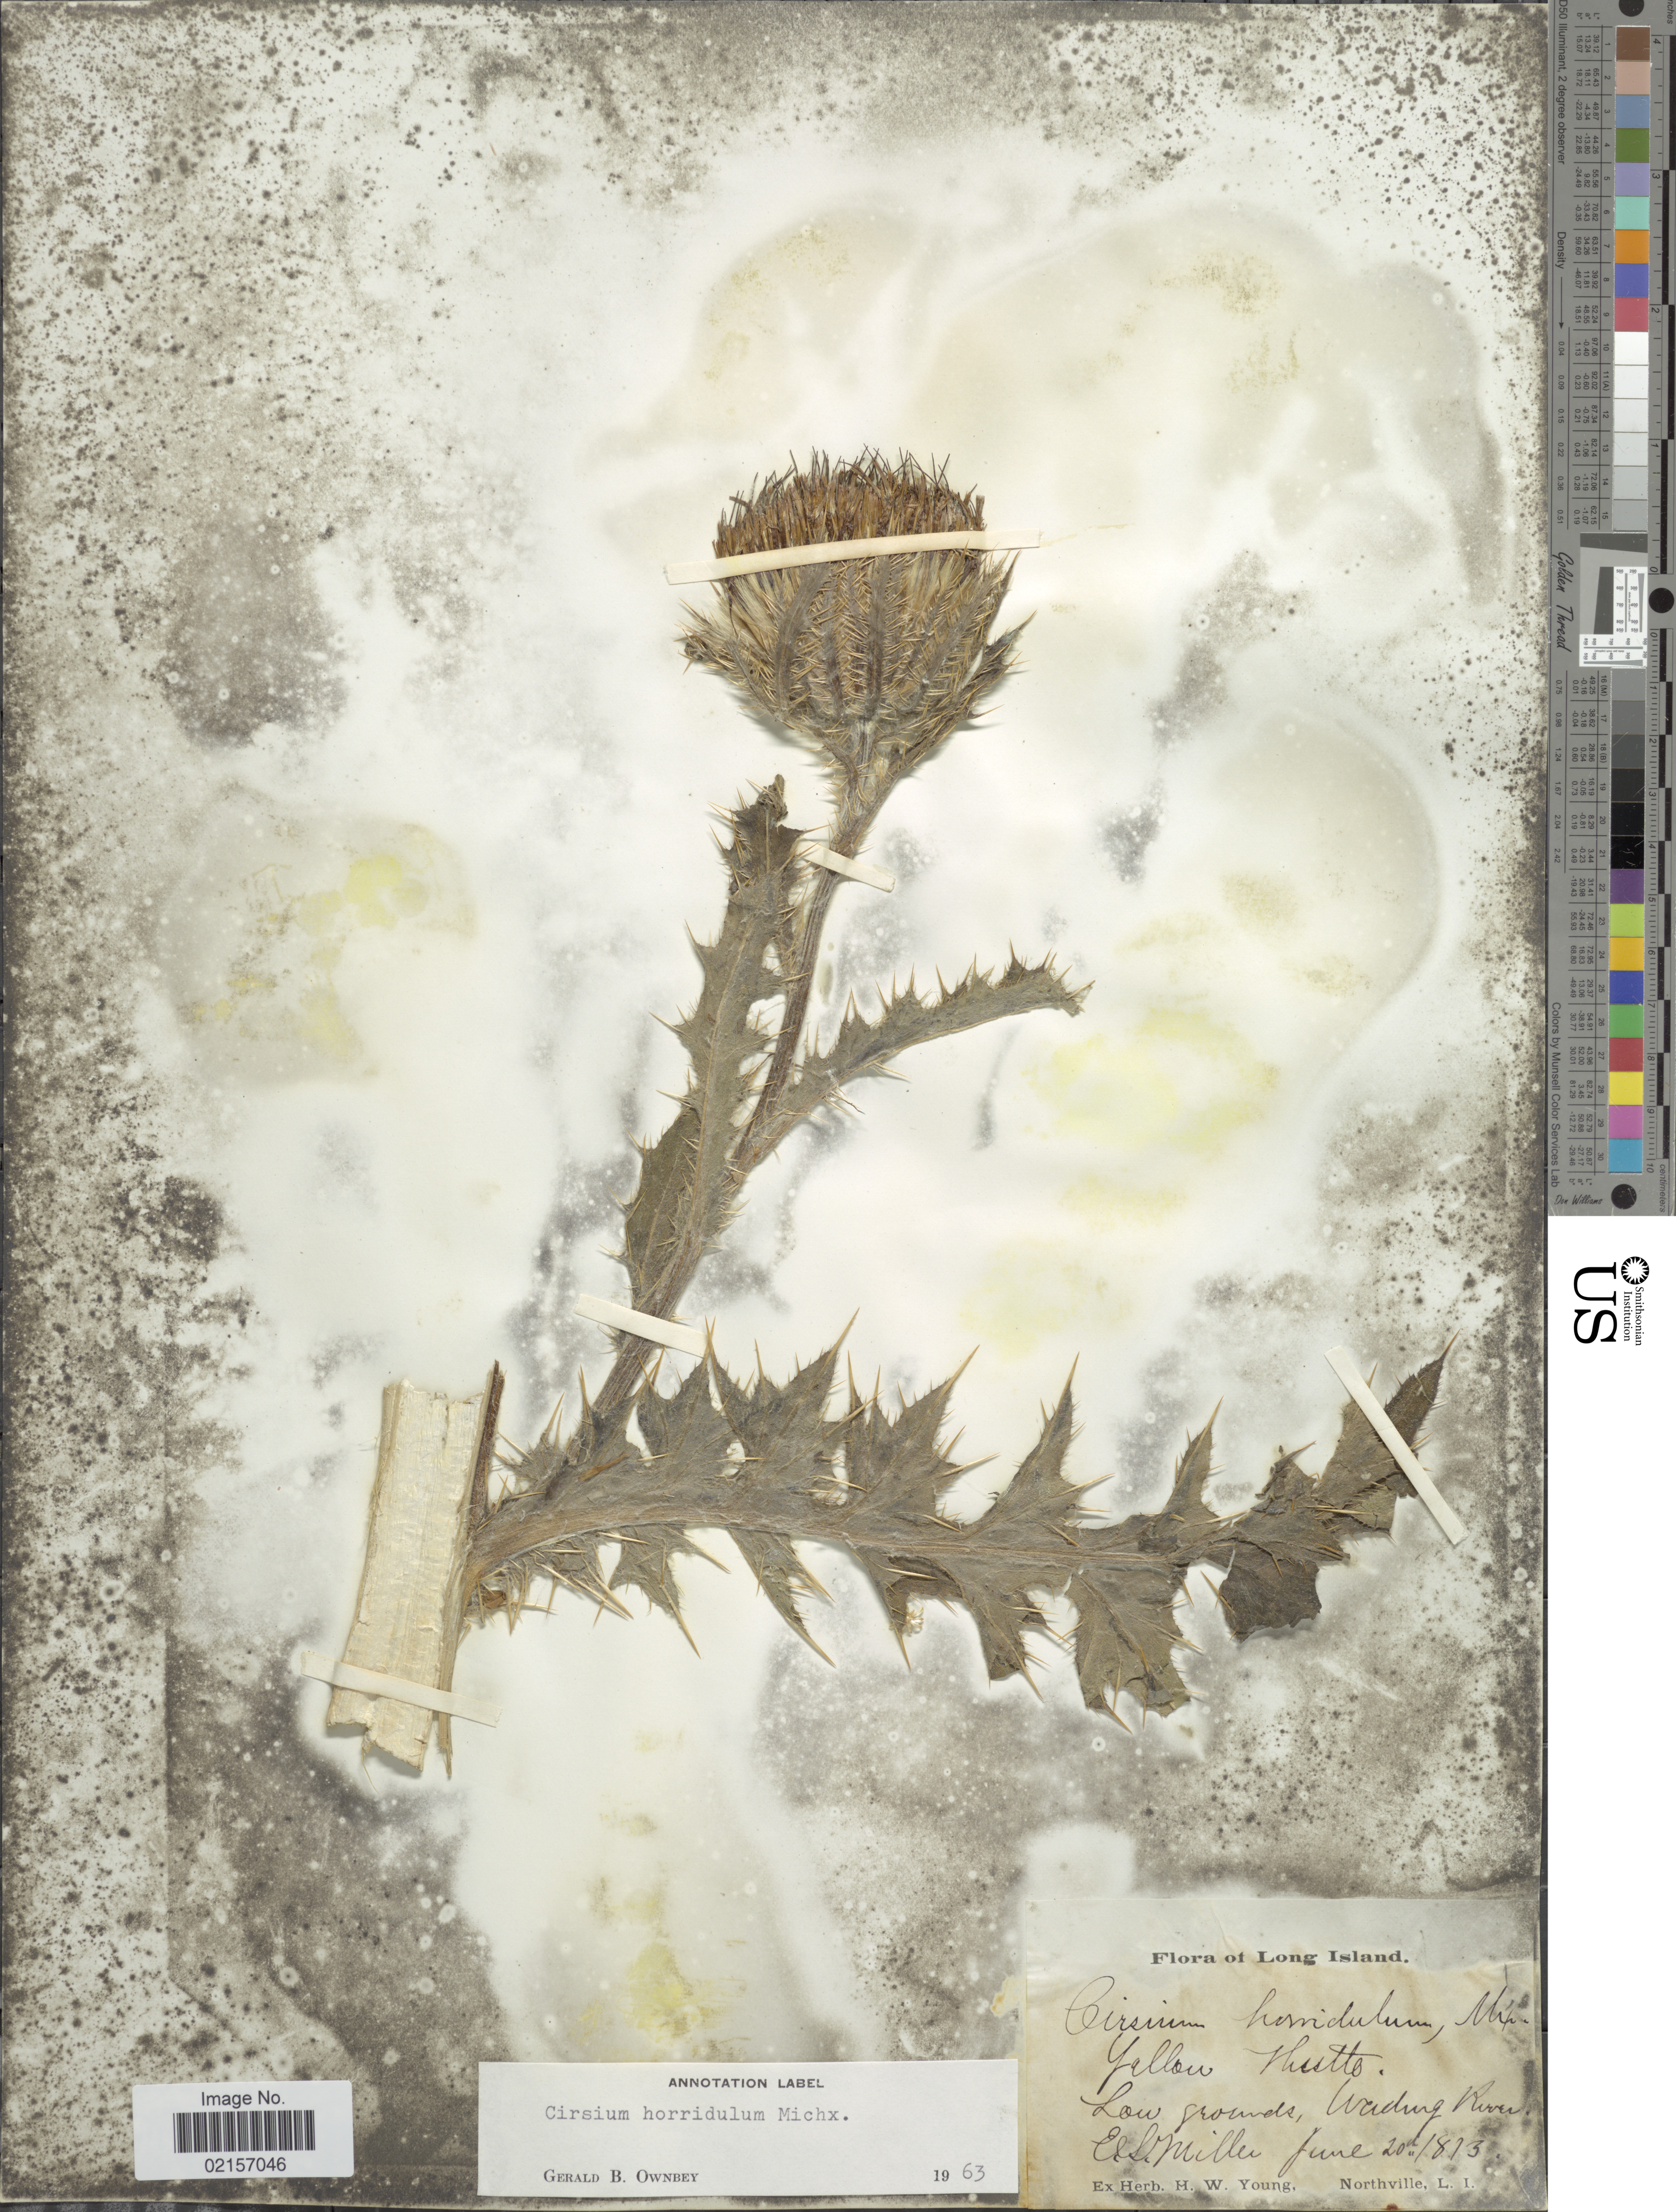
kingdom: Plantae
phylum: Tracheophyta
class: Magnoliopsida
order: Asterales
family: Asteraceae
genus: Cirsium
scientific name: Cirsium horridulum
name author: Michx.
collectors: E. S. Miller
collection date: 1873-06-20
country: United States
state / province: New York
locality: Long Island, low grounds, Wading River